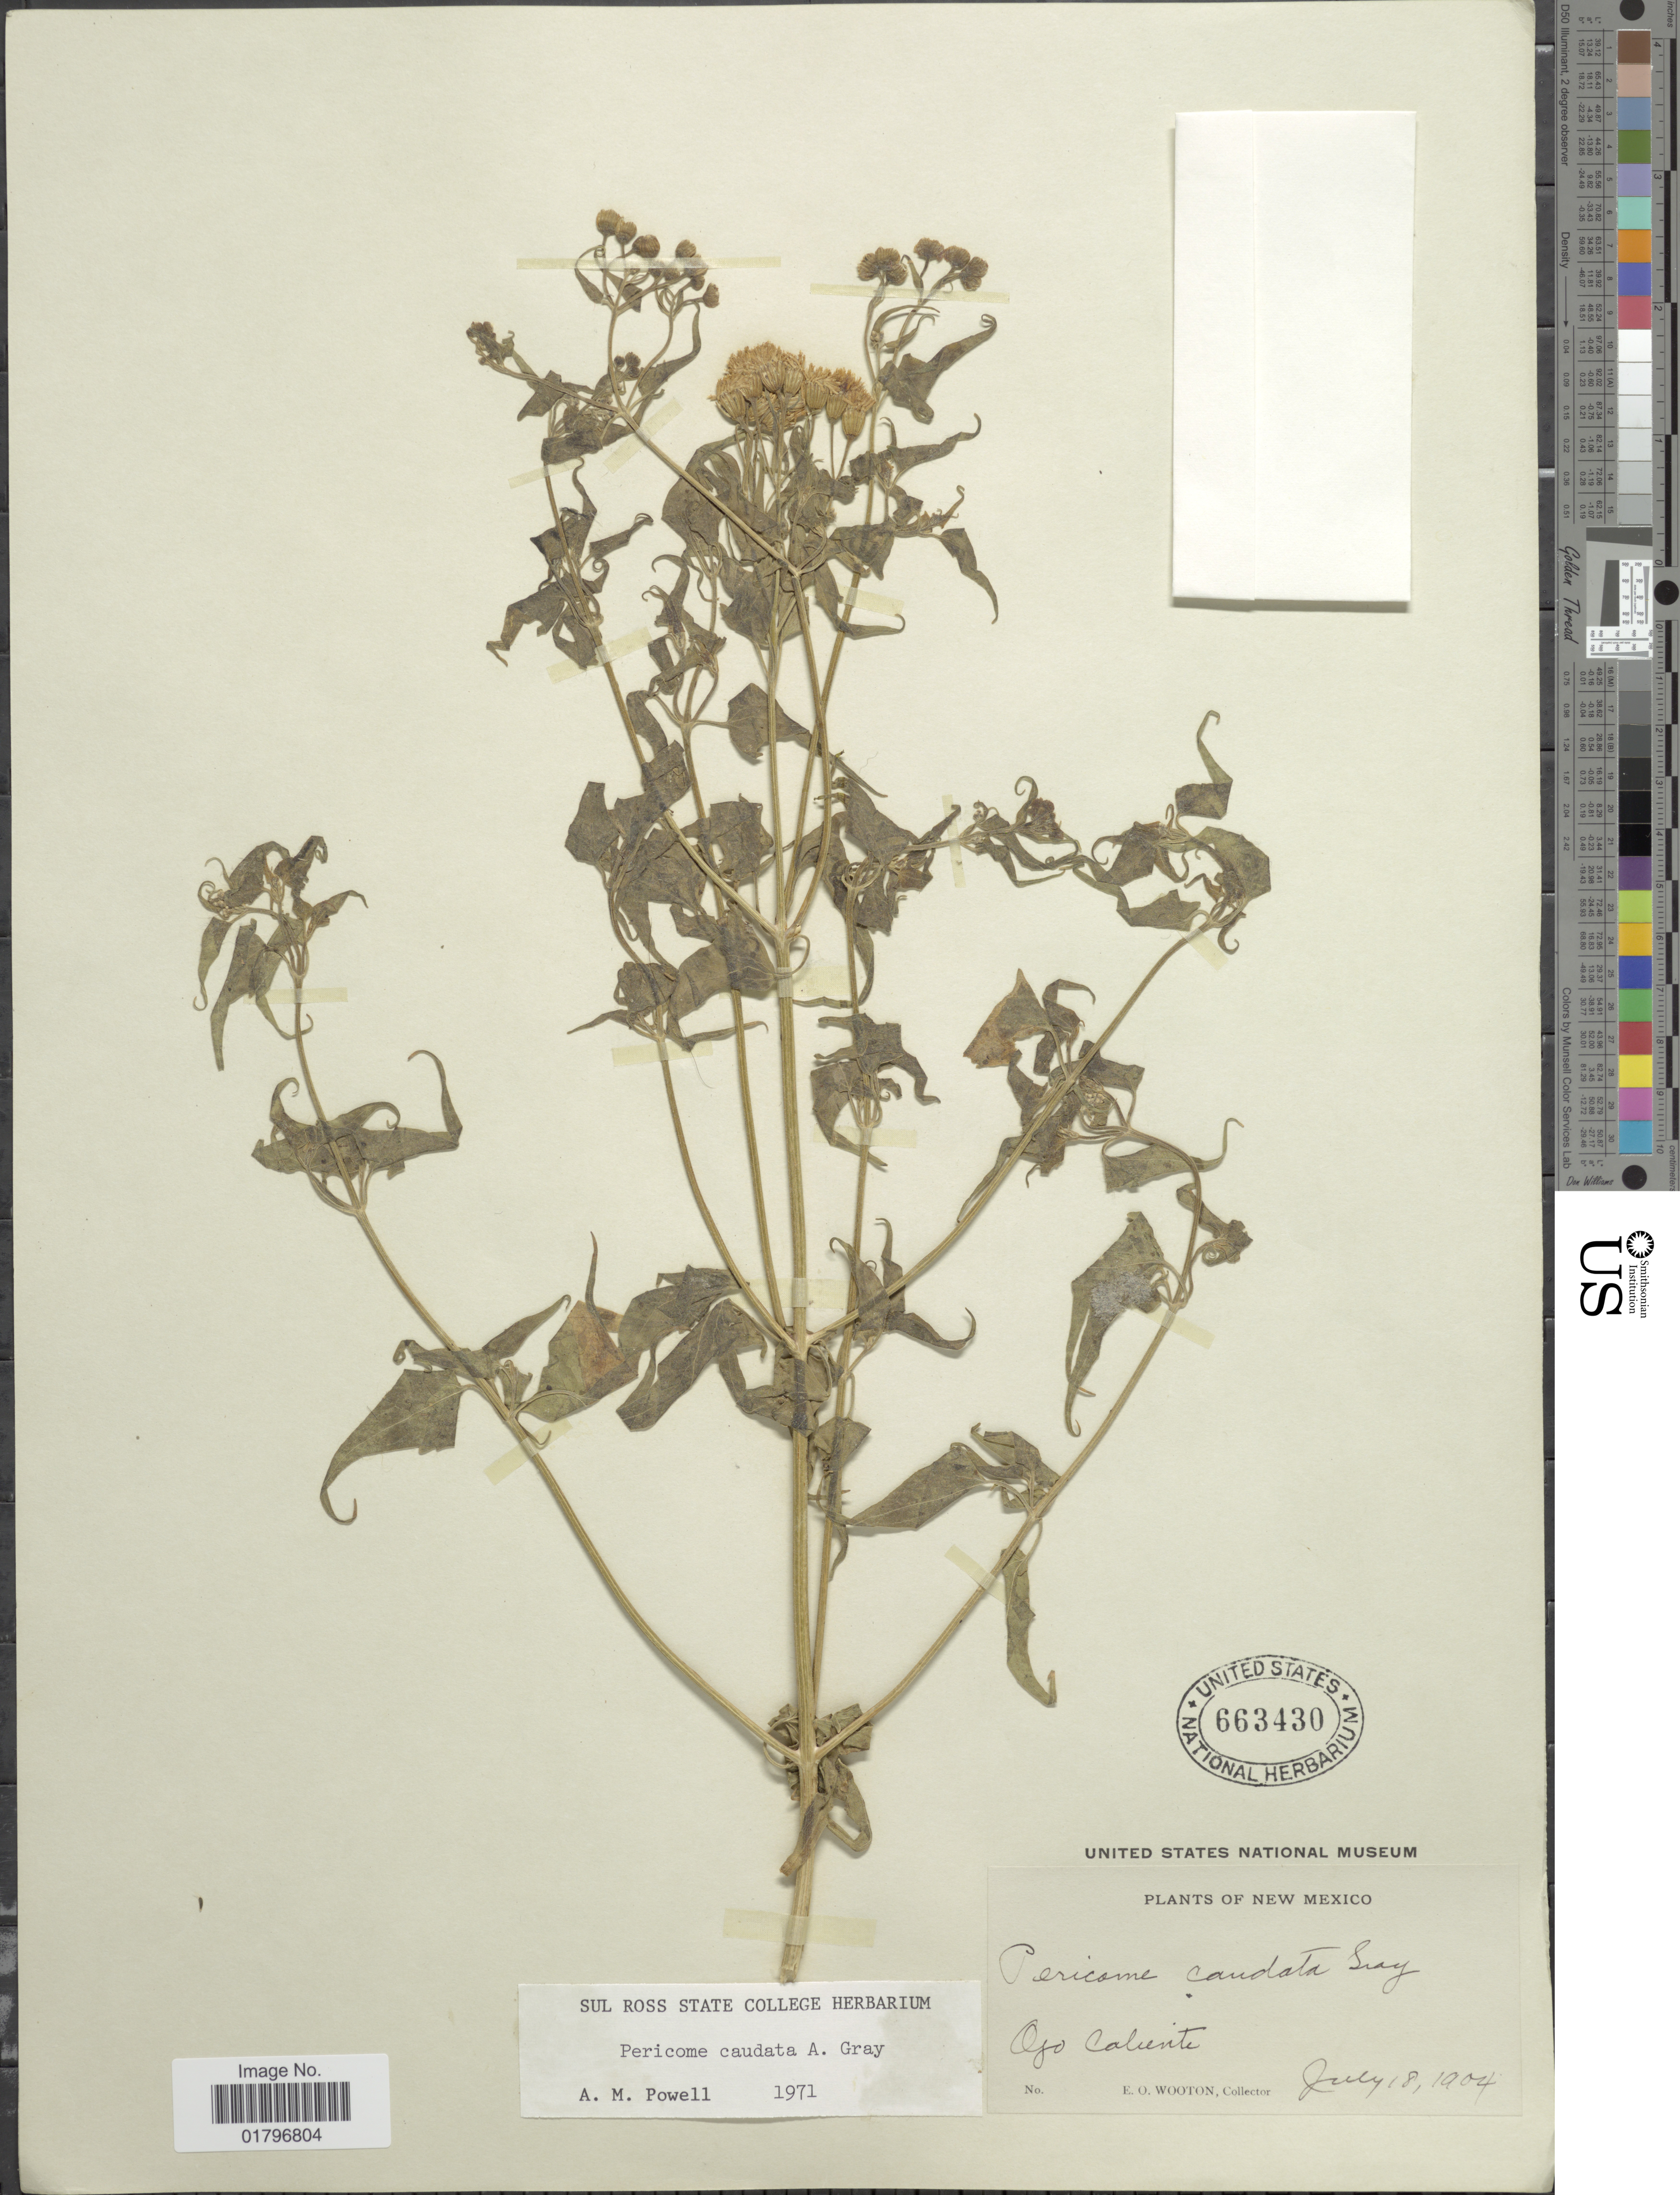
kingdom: Plantae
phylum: Tracheophyta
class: Magnoliopsida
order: Asterales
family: Asteraceae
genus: Pericome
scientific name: Pericome caudata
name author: A. Gray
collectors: E. O. Wooton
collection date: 1904-07-18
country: United States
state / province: New Mexico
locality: Ojo Caliente.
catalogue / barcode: US 663430